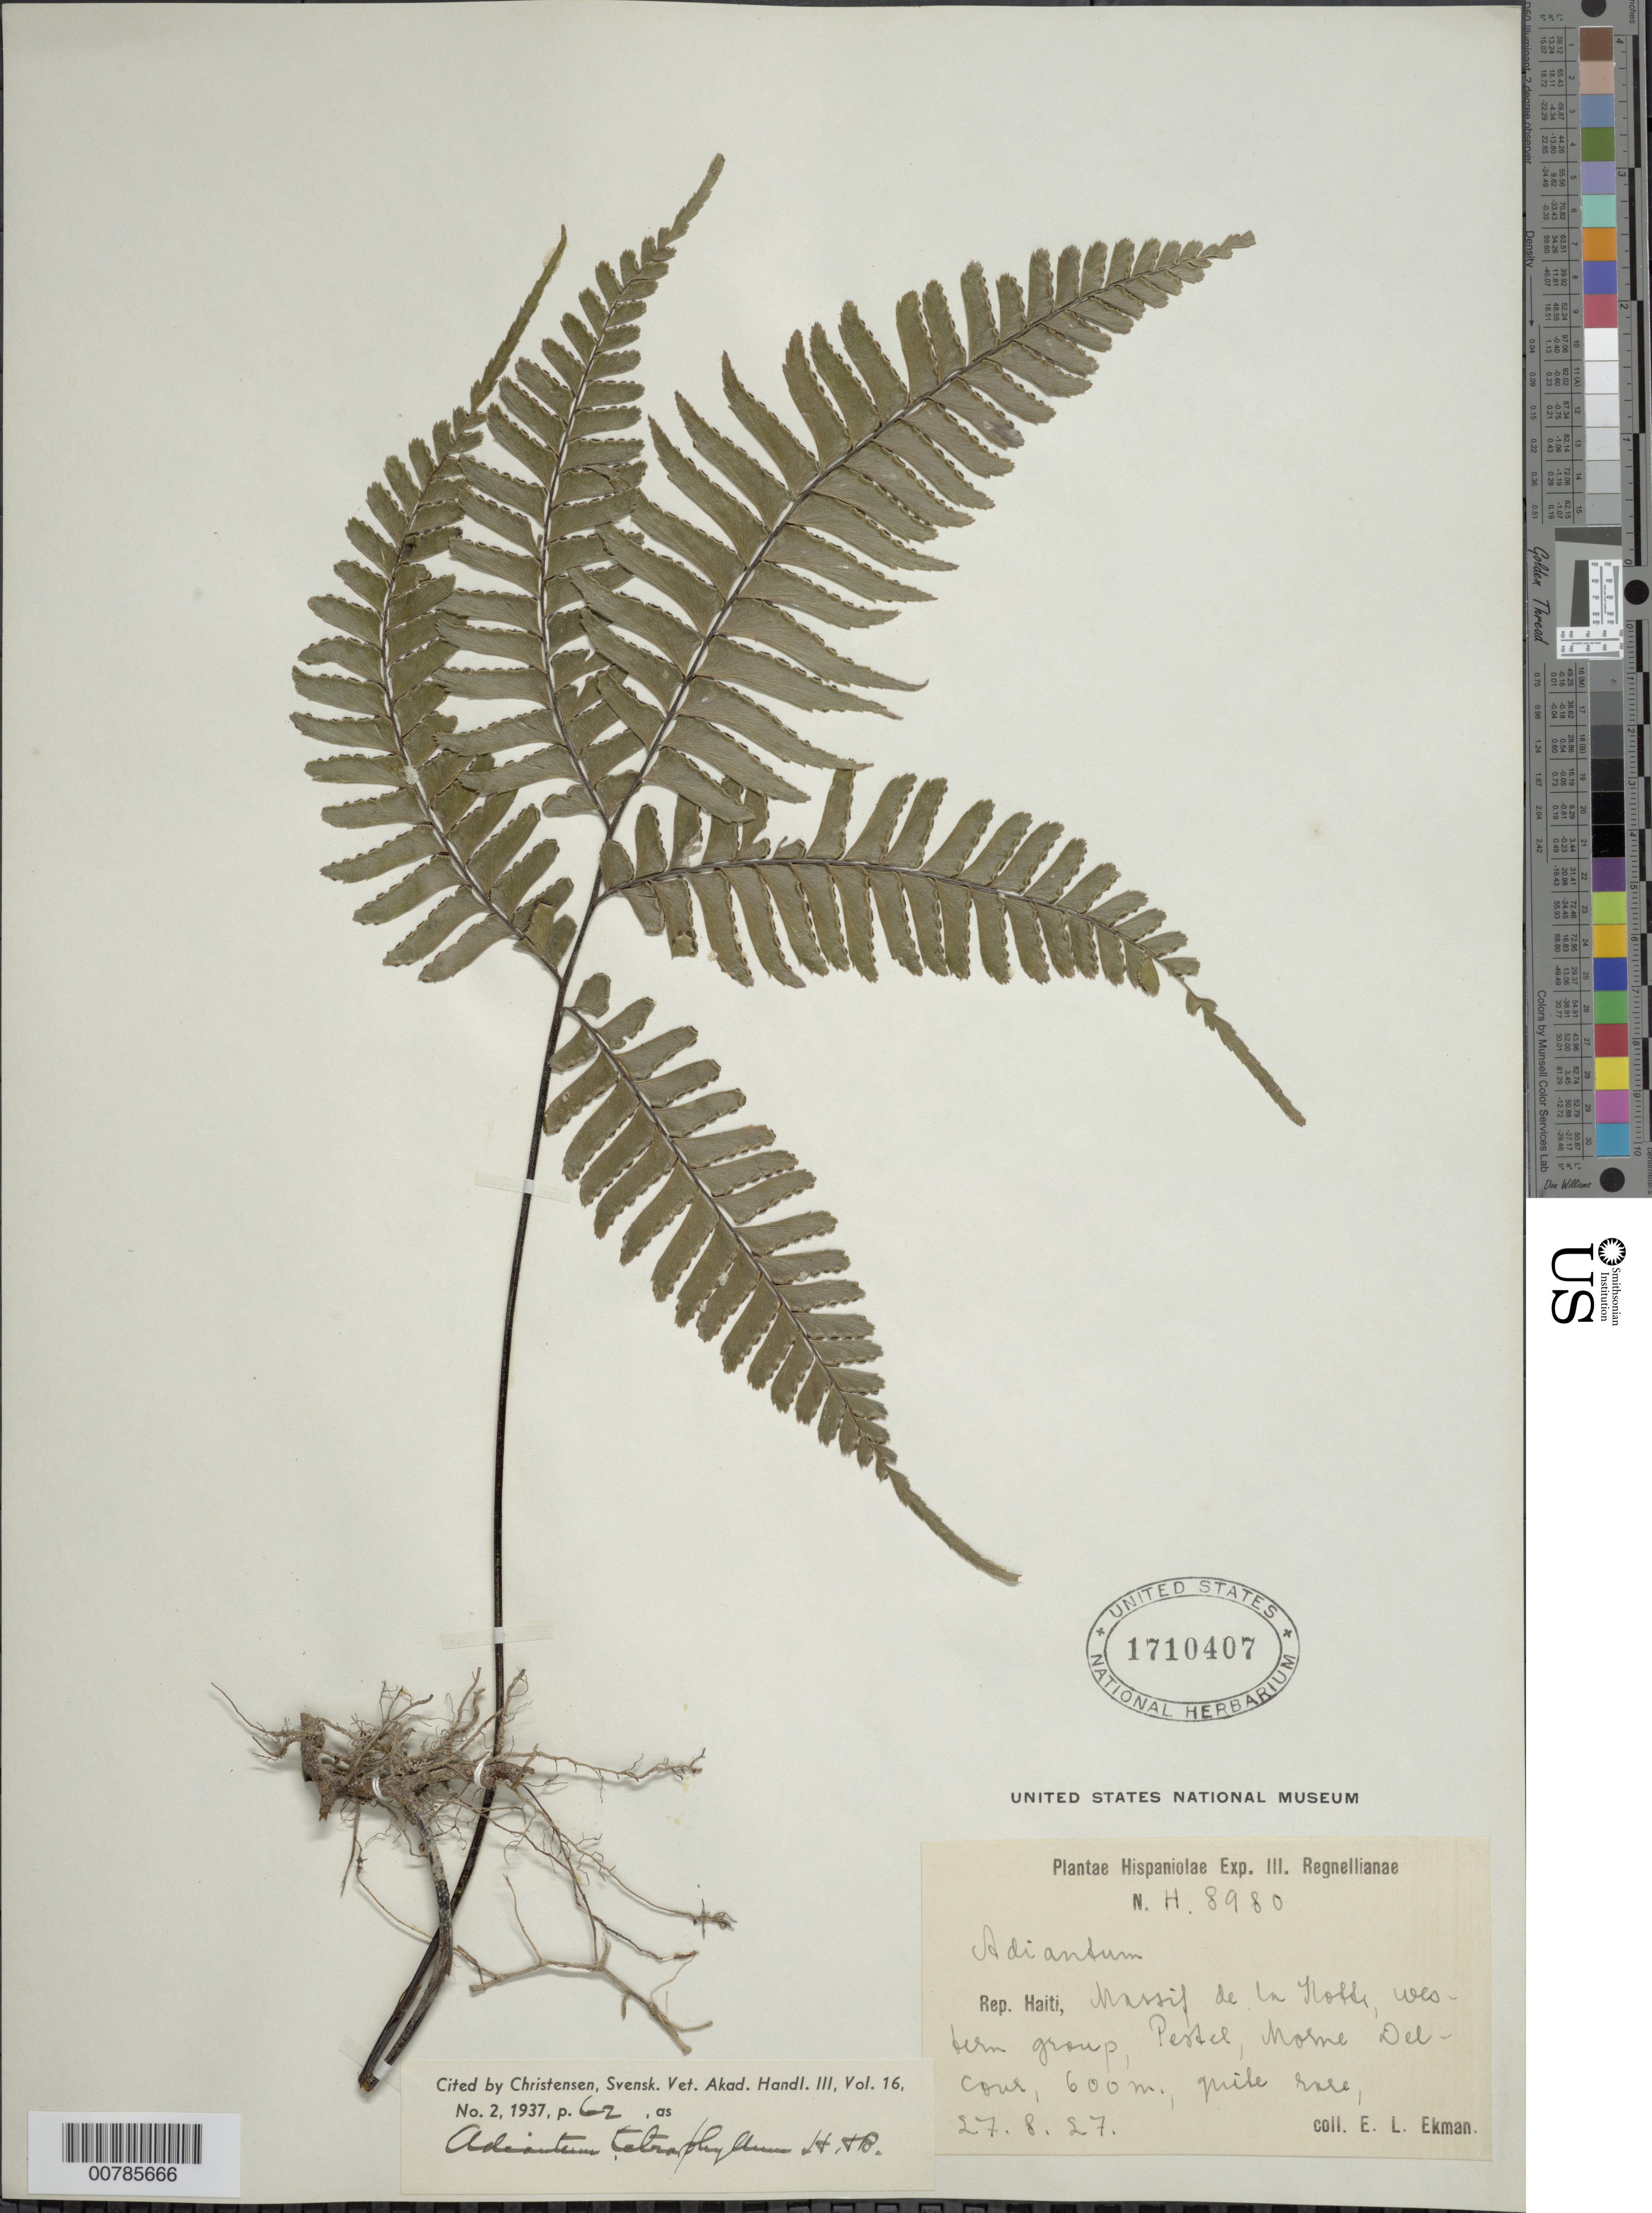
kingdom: Plantae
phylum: Tracheophyta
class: Polypodiopsida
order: Polypodiales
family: Pteridaceae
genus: Adiantum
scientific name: Adiantum tetraphyllum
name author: Humb. & Bonpl. ex Willd.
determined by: Christensen, C. F. A.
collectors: E. L. Ekman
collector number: H 8980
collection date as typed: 27 Aug 1927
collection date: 1927-08-27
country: Haiti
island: Hispaniola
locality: Massif de la Hotte, western group, Pestel, Morne Delcous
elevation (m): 600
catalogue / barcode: US 1710407